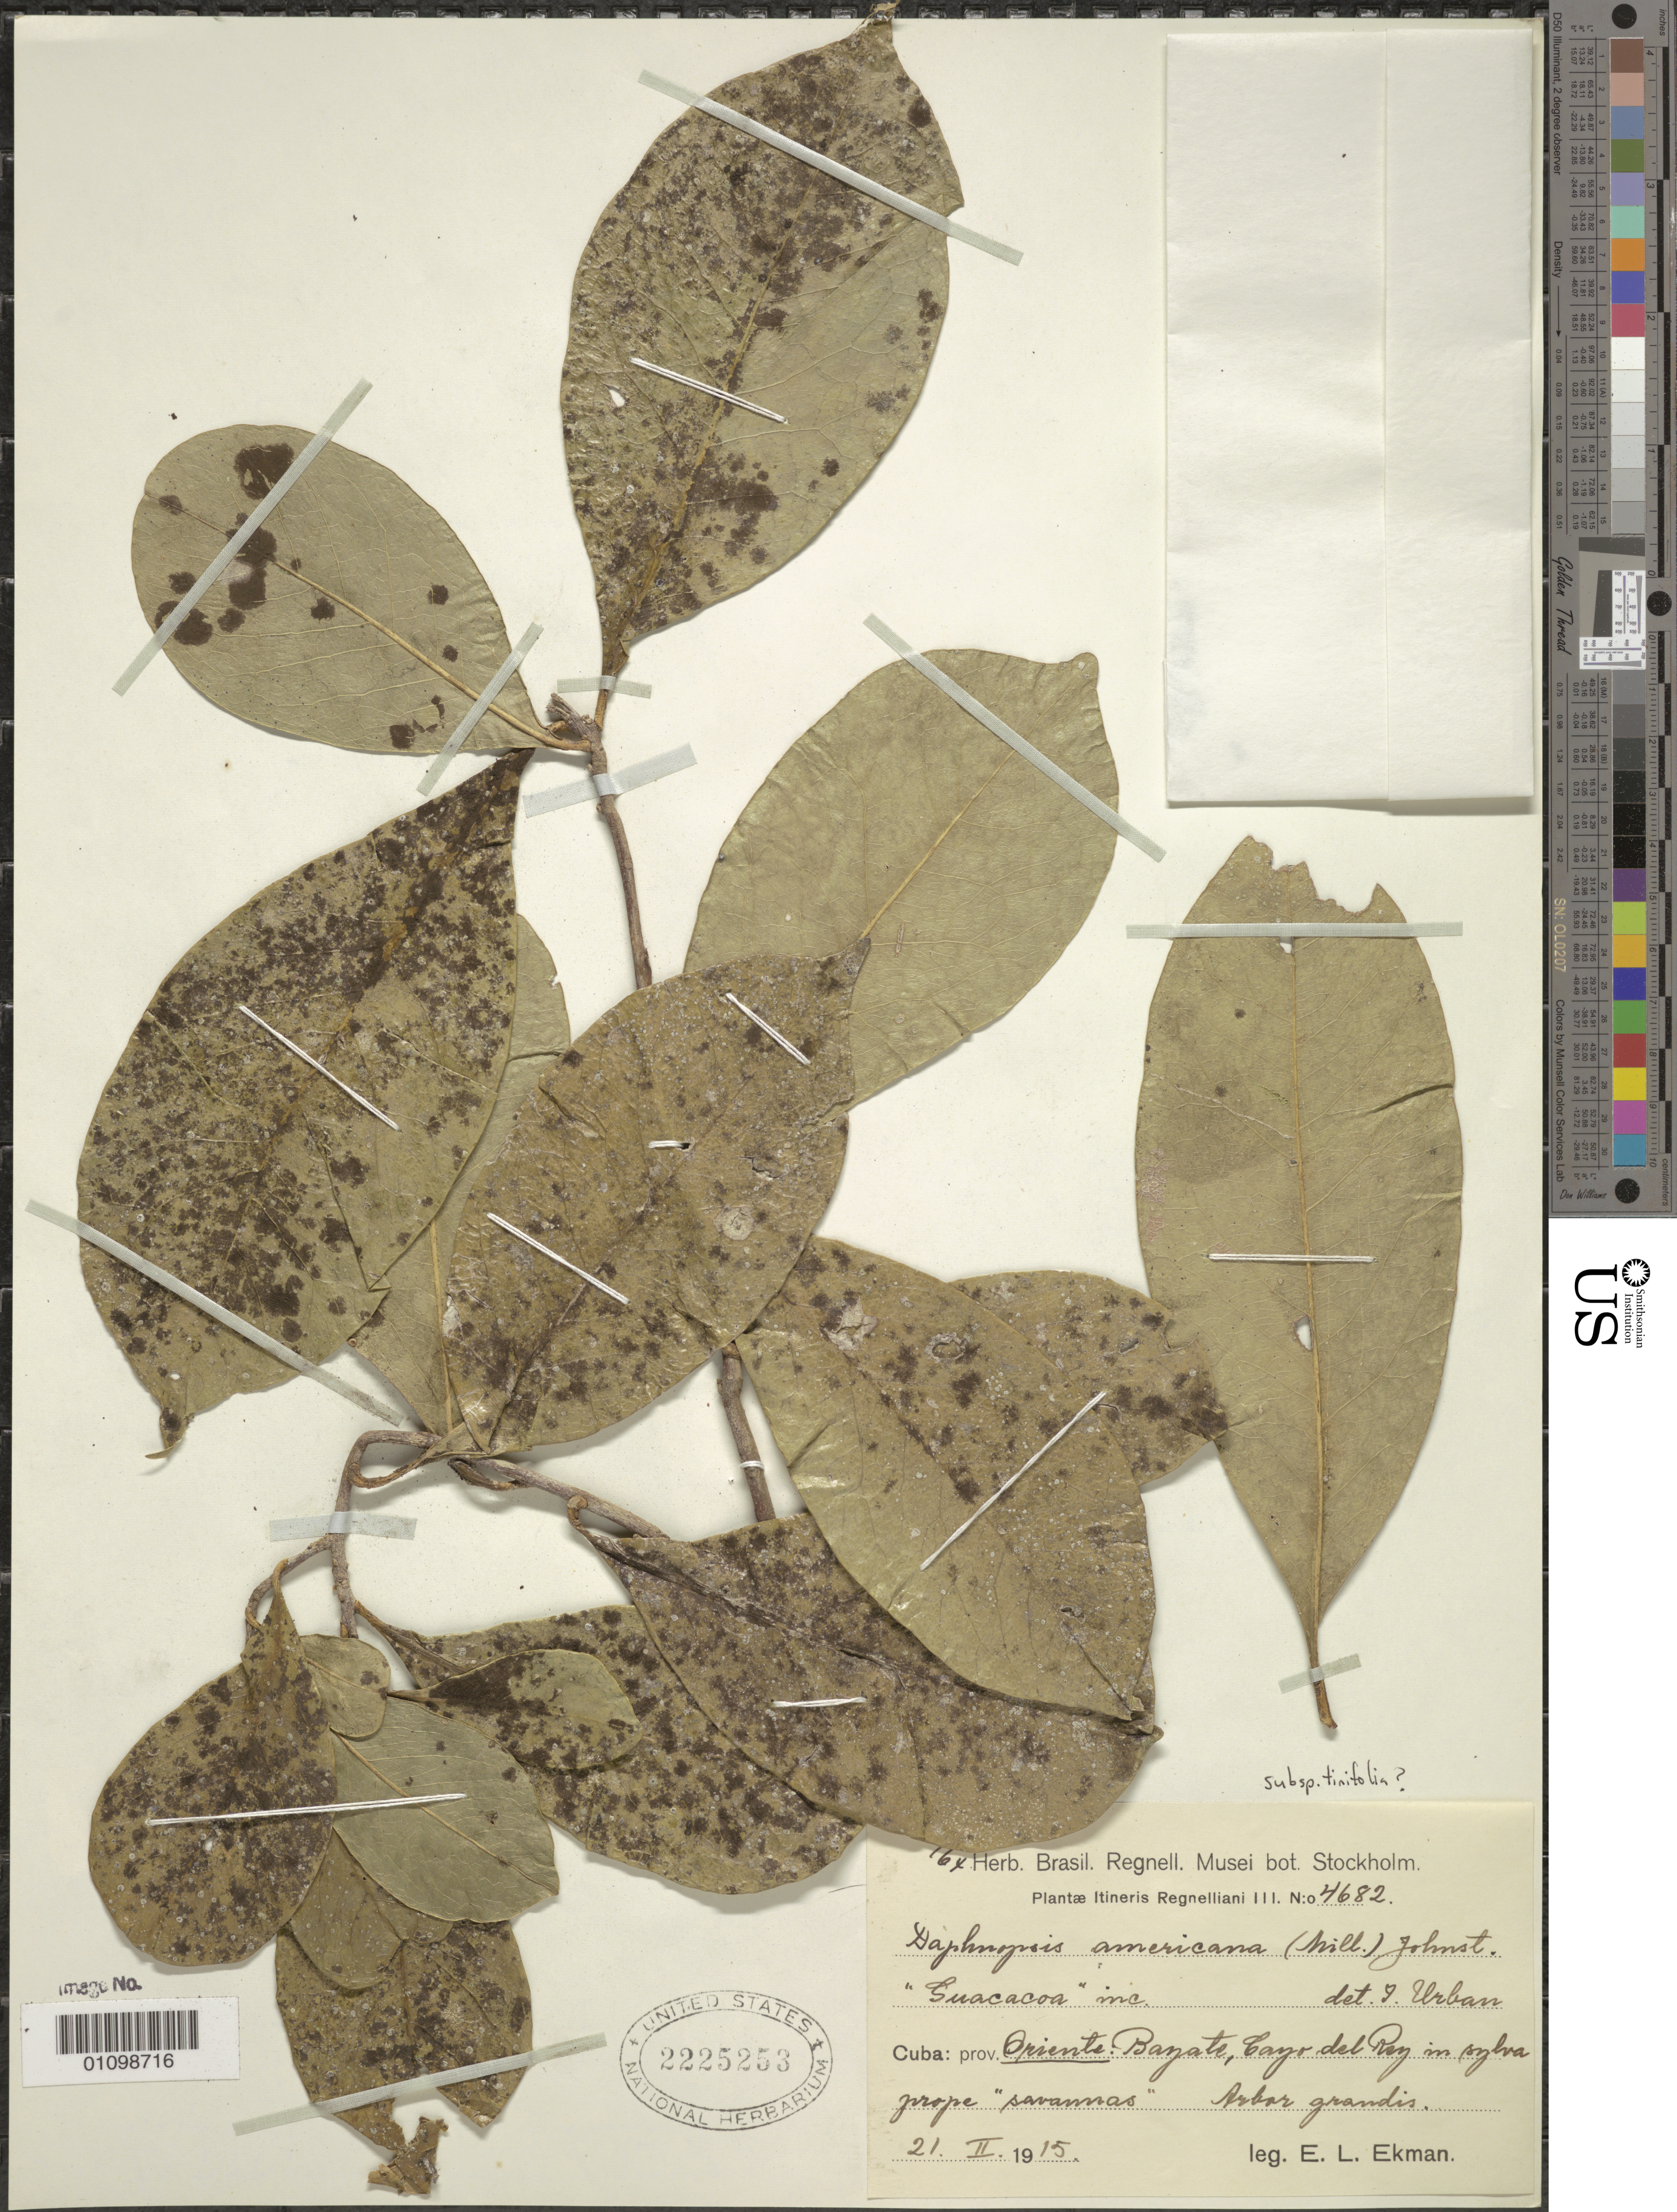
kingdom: Plantae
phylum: Tracheophyta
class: Magnoliopsida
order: Malvales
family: Thymelaeaceae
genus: Daphnopsis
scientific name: Daphnopsis americana subsp. tinifolia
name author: (Sw.) Nevling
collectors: E. L. Ekman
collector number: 4682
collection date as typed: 21 Feb 1915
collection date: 1915-02-21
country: Cuba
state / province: Oriente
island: Cuba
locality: Guacacao inc Bazate, Cayo del Rey in sylva prope savannas Arbor grandis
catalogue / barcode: US 2225253